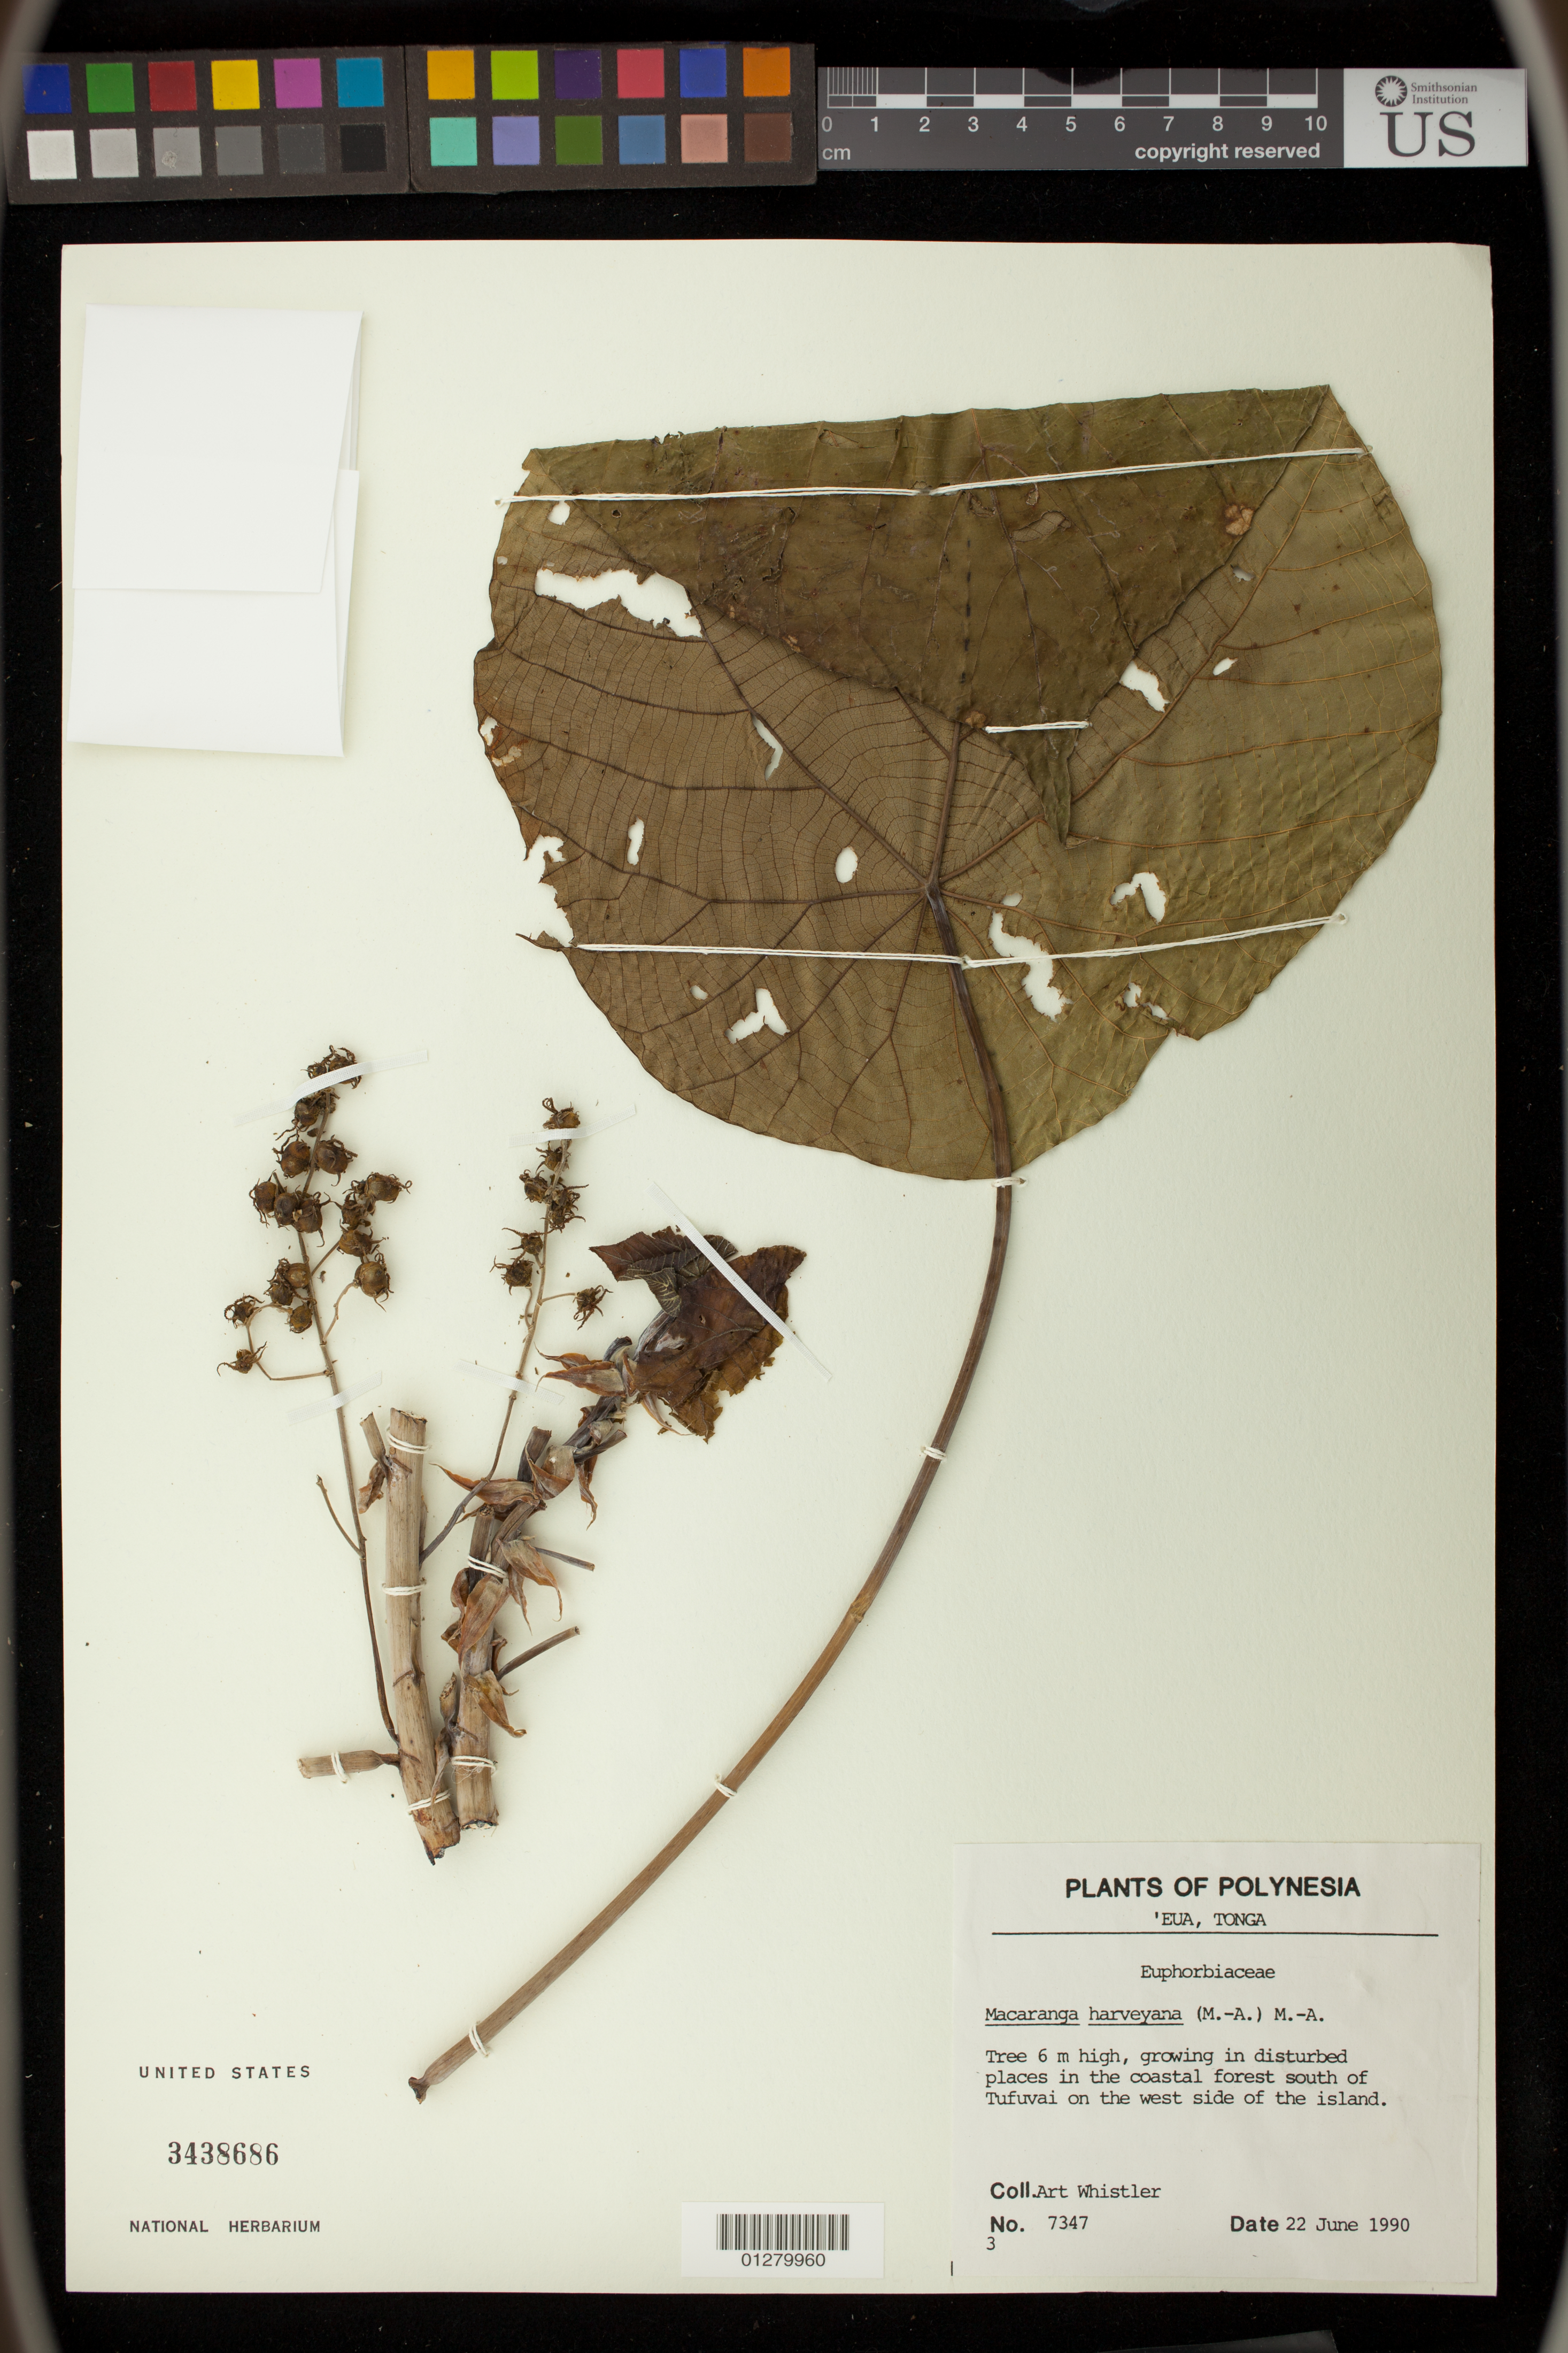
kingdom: Plantae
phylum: Tracheophyta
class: Magnoliopsida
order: Malpighiales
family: Euphorbiaceae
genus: Macaranga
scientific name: Macaranga harveyana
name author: Müll. Arg.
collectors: A. Whistler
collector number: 7347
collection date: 1990-06-22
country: Tonga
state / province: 'Eua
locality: Coastal forest south of Tufuvai on west side of island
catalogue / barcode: US 3438686